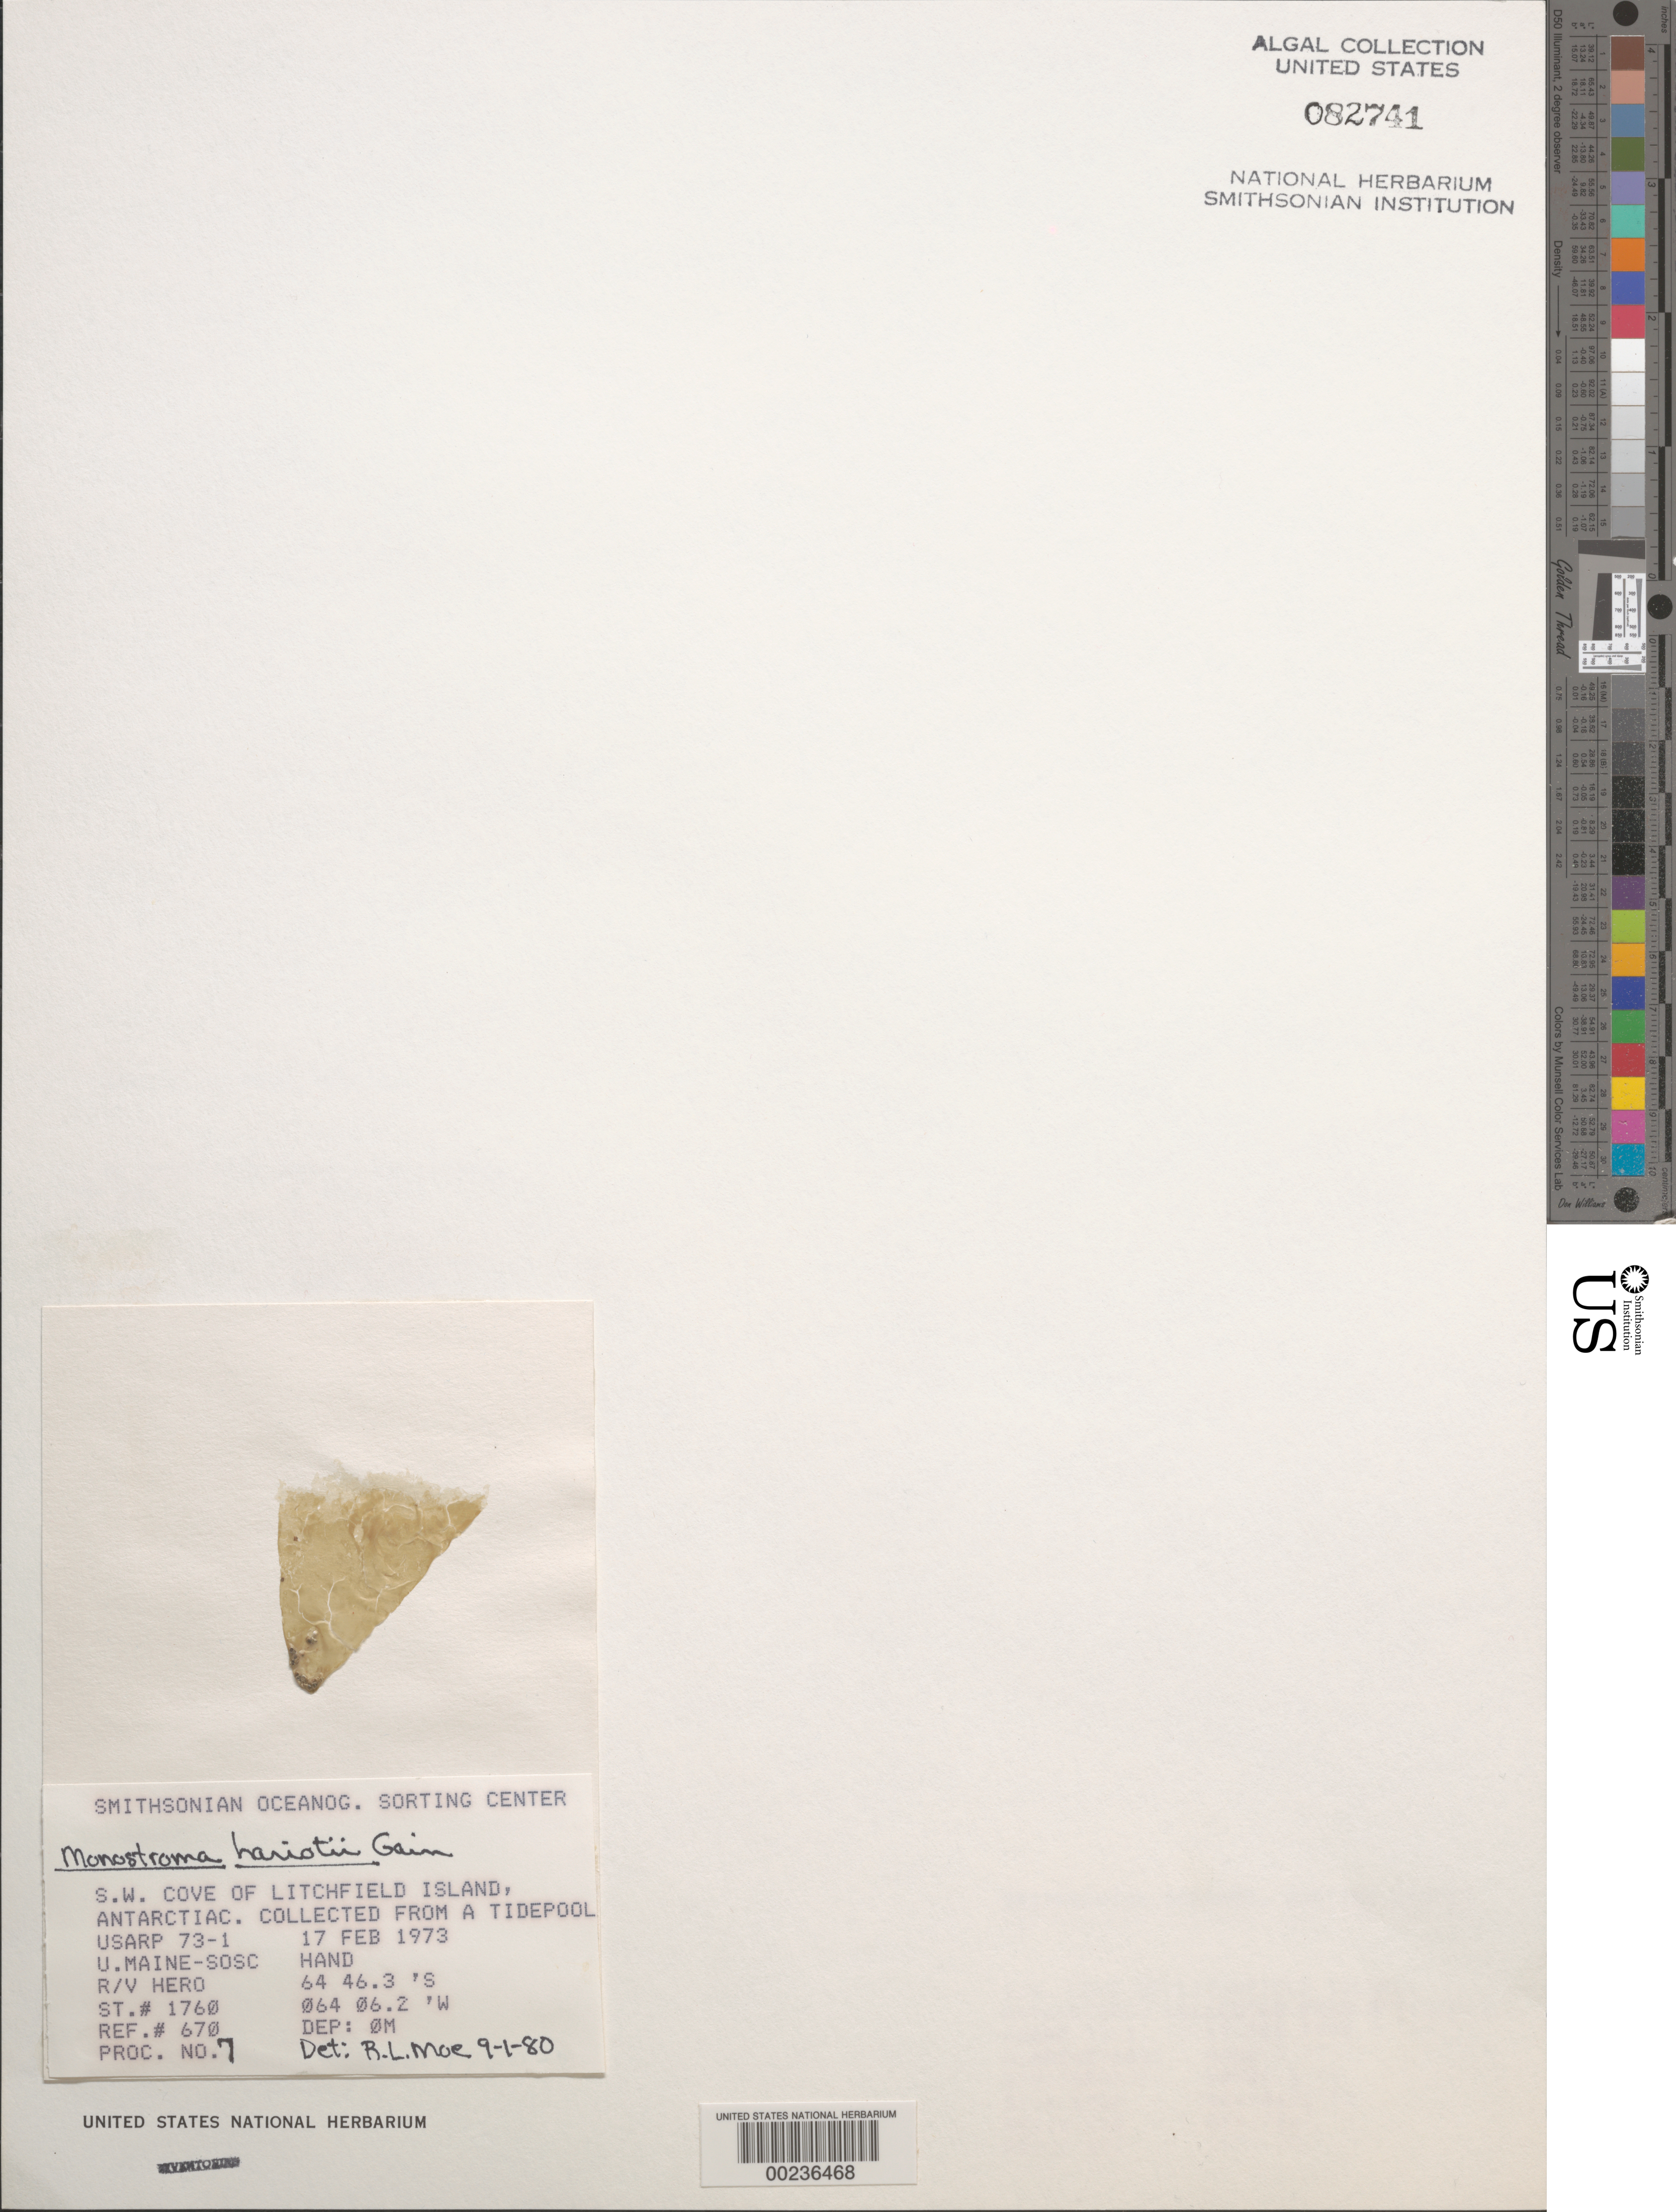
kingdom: Plantae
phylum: Chlorophyta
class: Ulvophyceae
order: Ulvales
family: Monostromataceae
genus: Monostroma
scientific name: Monostroma hariotii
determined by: Moe, R. L.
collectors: University of Maine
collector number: Station 1760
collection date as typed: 17 Feb 1973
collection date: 1973-02-17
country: Antarctica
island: Litchfield Island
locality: Southwest Cove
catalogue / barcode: US 82741